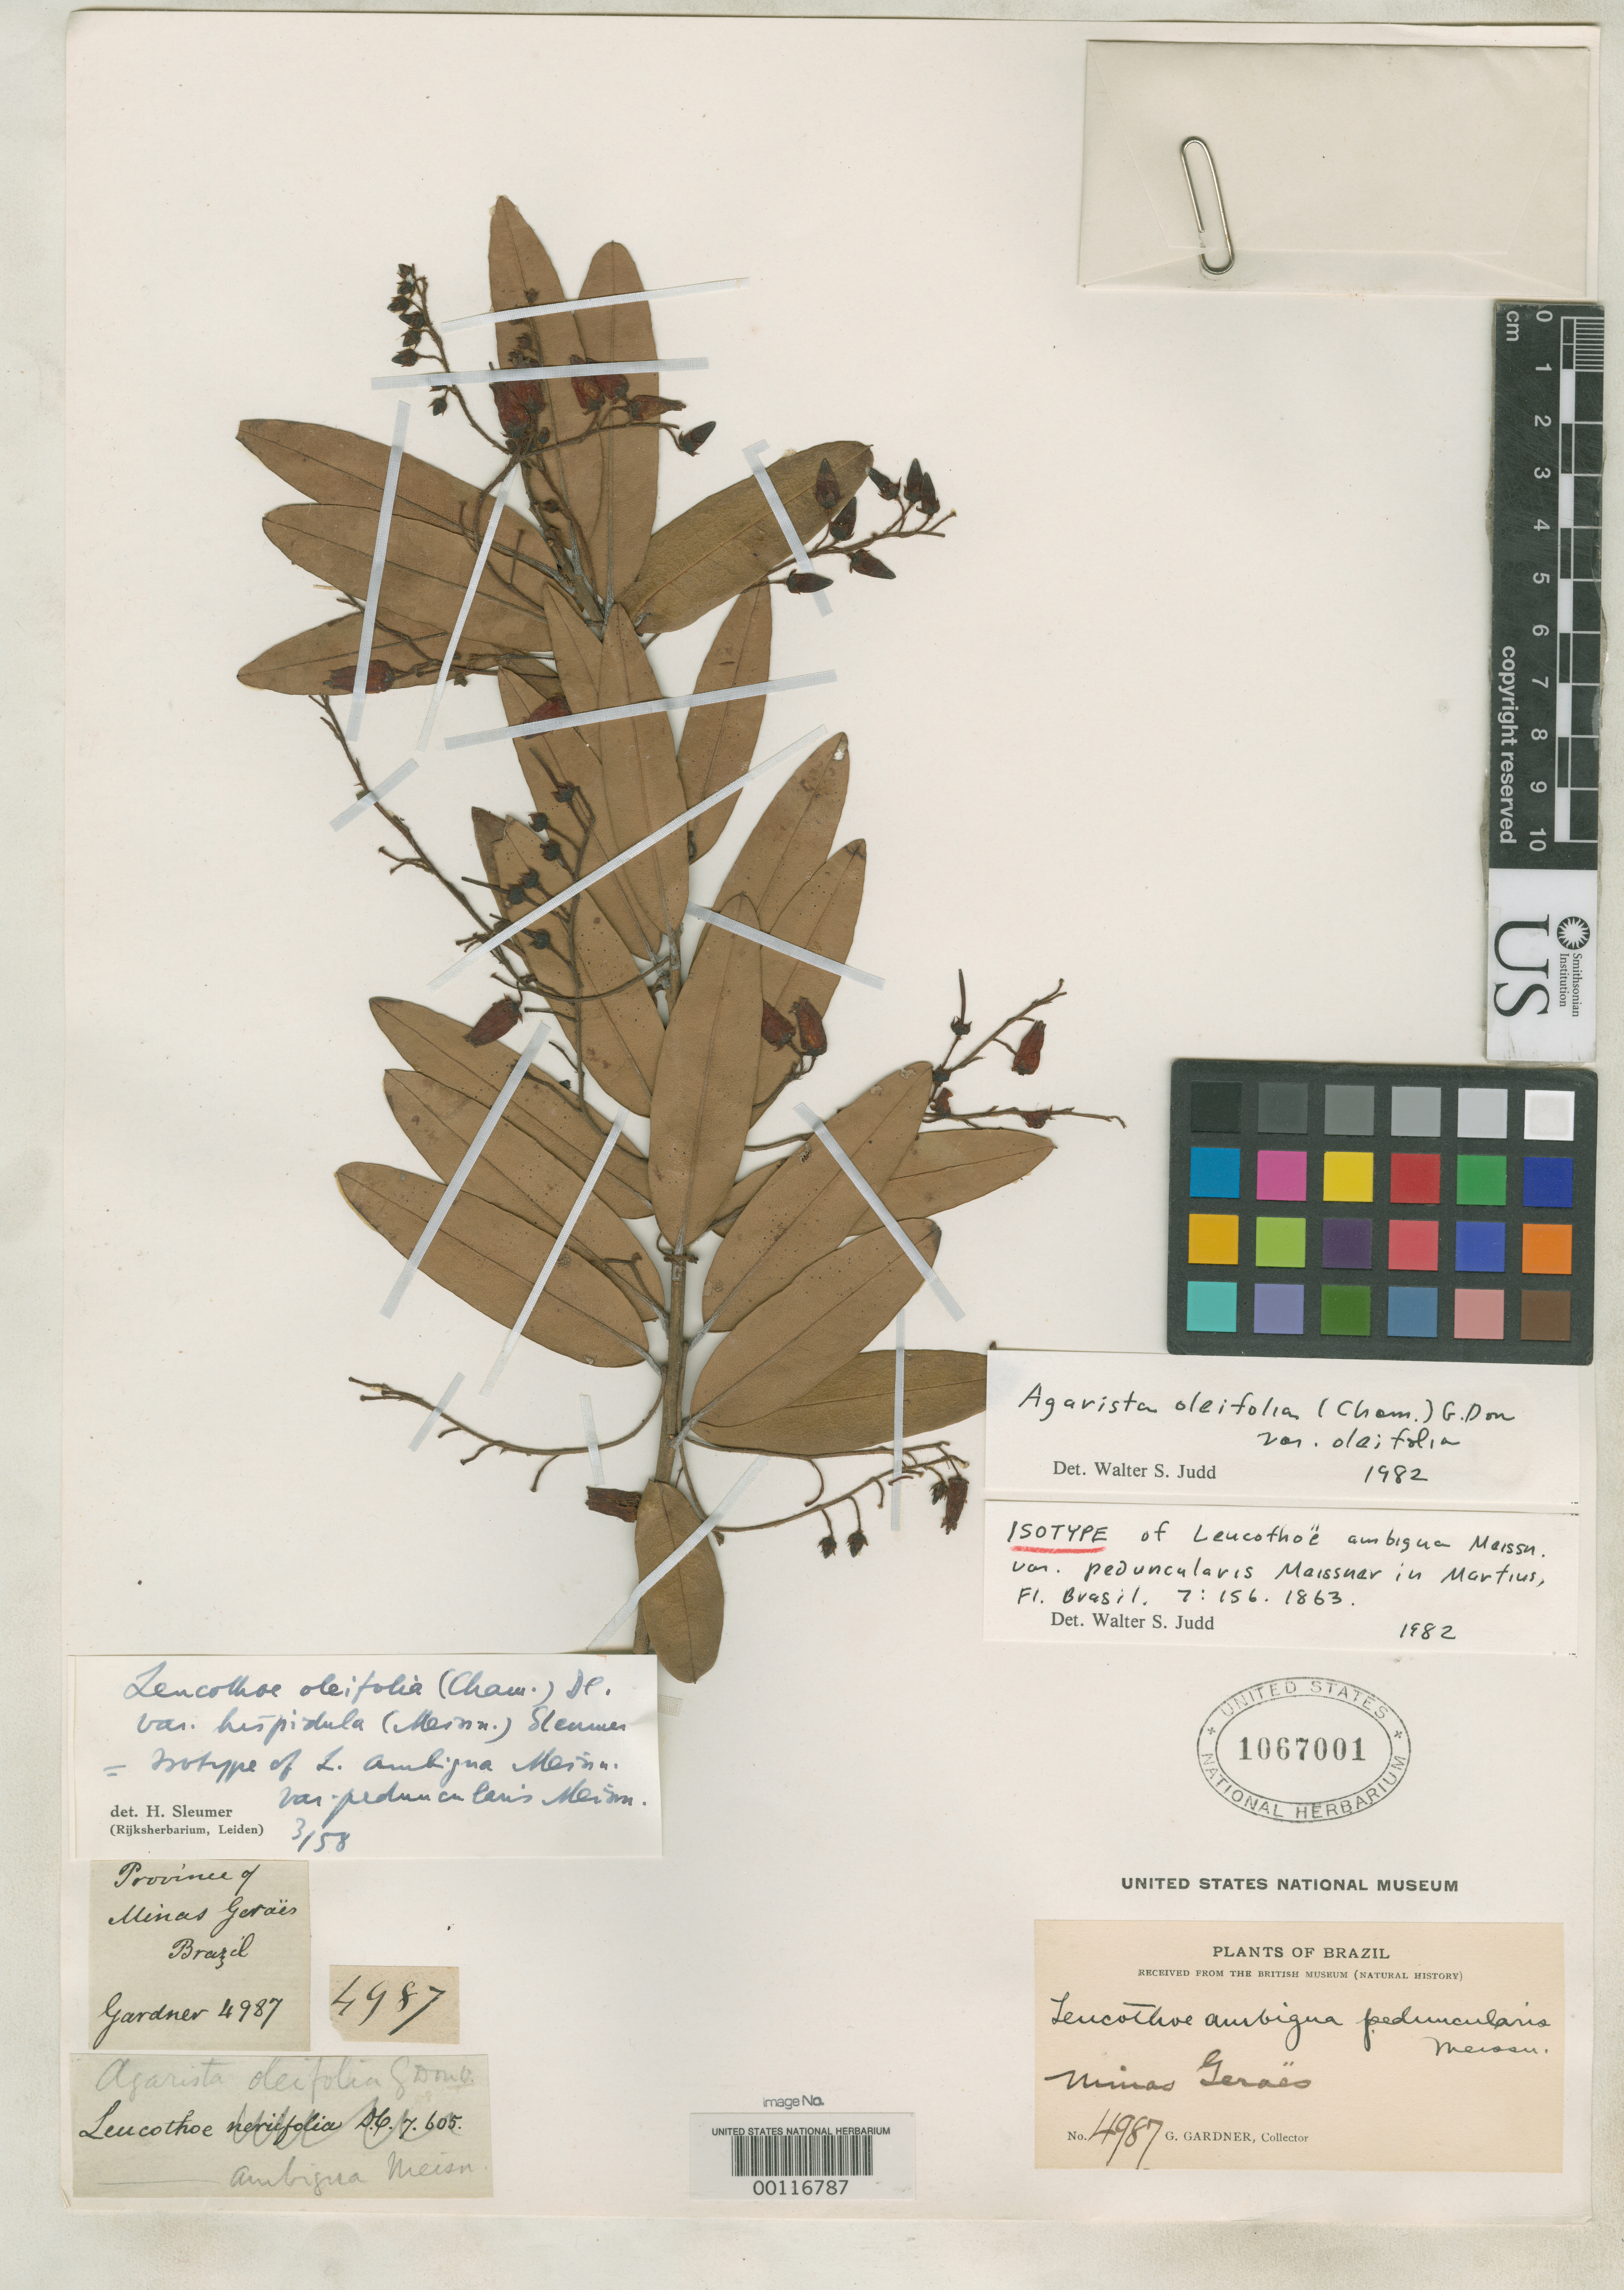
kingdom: Plantae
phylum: Tracheophyta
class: Magnoliopsida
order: Ericales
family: Ericaceae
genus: Leucothoe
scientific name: Leucothoë ambigua var. peduncularis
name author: Meisn. in Mart.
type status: Isotype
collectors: G. Gardner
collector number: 4987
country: Brazil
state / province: Minas Gerais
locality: Minarum.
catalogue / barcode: US 1067001